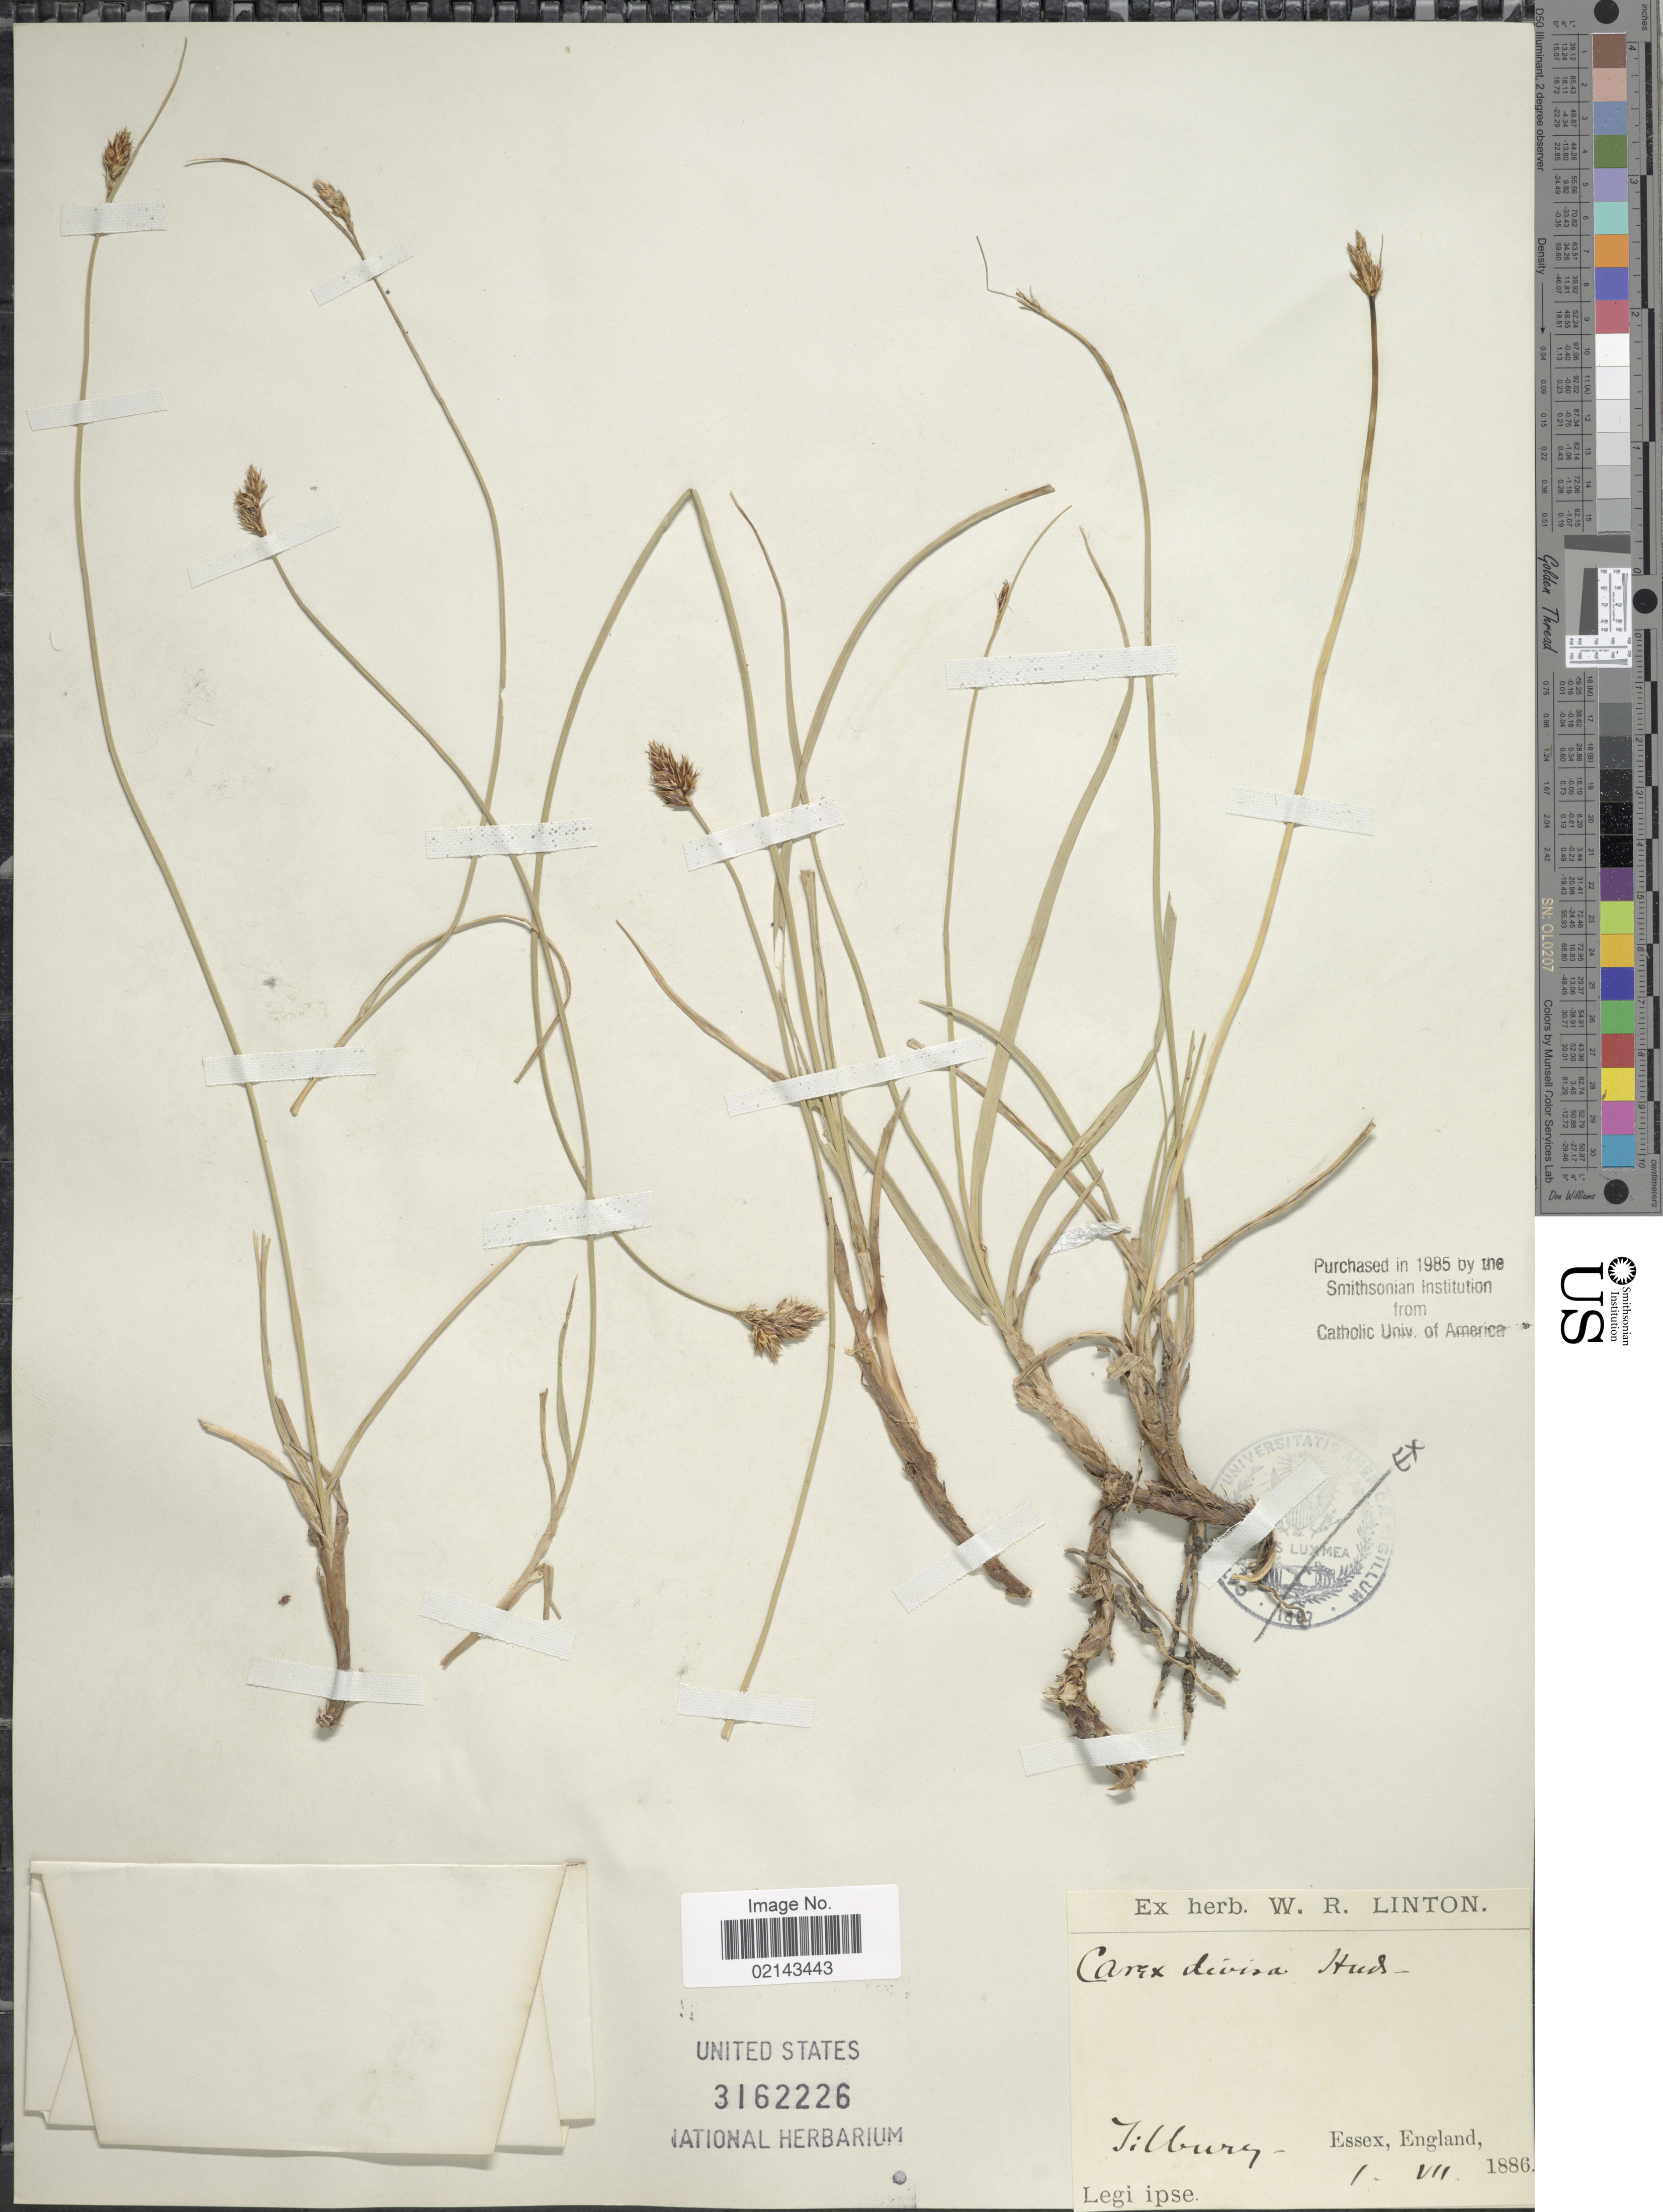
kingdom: Plantae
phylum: Tracheophyta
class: Liliopsida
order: Poales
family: Cyperaceae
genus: Carex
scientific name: Carex divisa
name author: Huds.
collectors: -. Ipse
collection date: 1886-07-01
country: United Kingdom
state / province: England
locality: Tilburg - Essex, England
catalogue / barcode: US 3162226